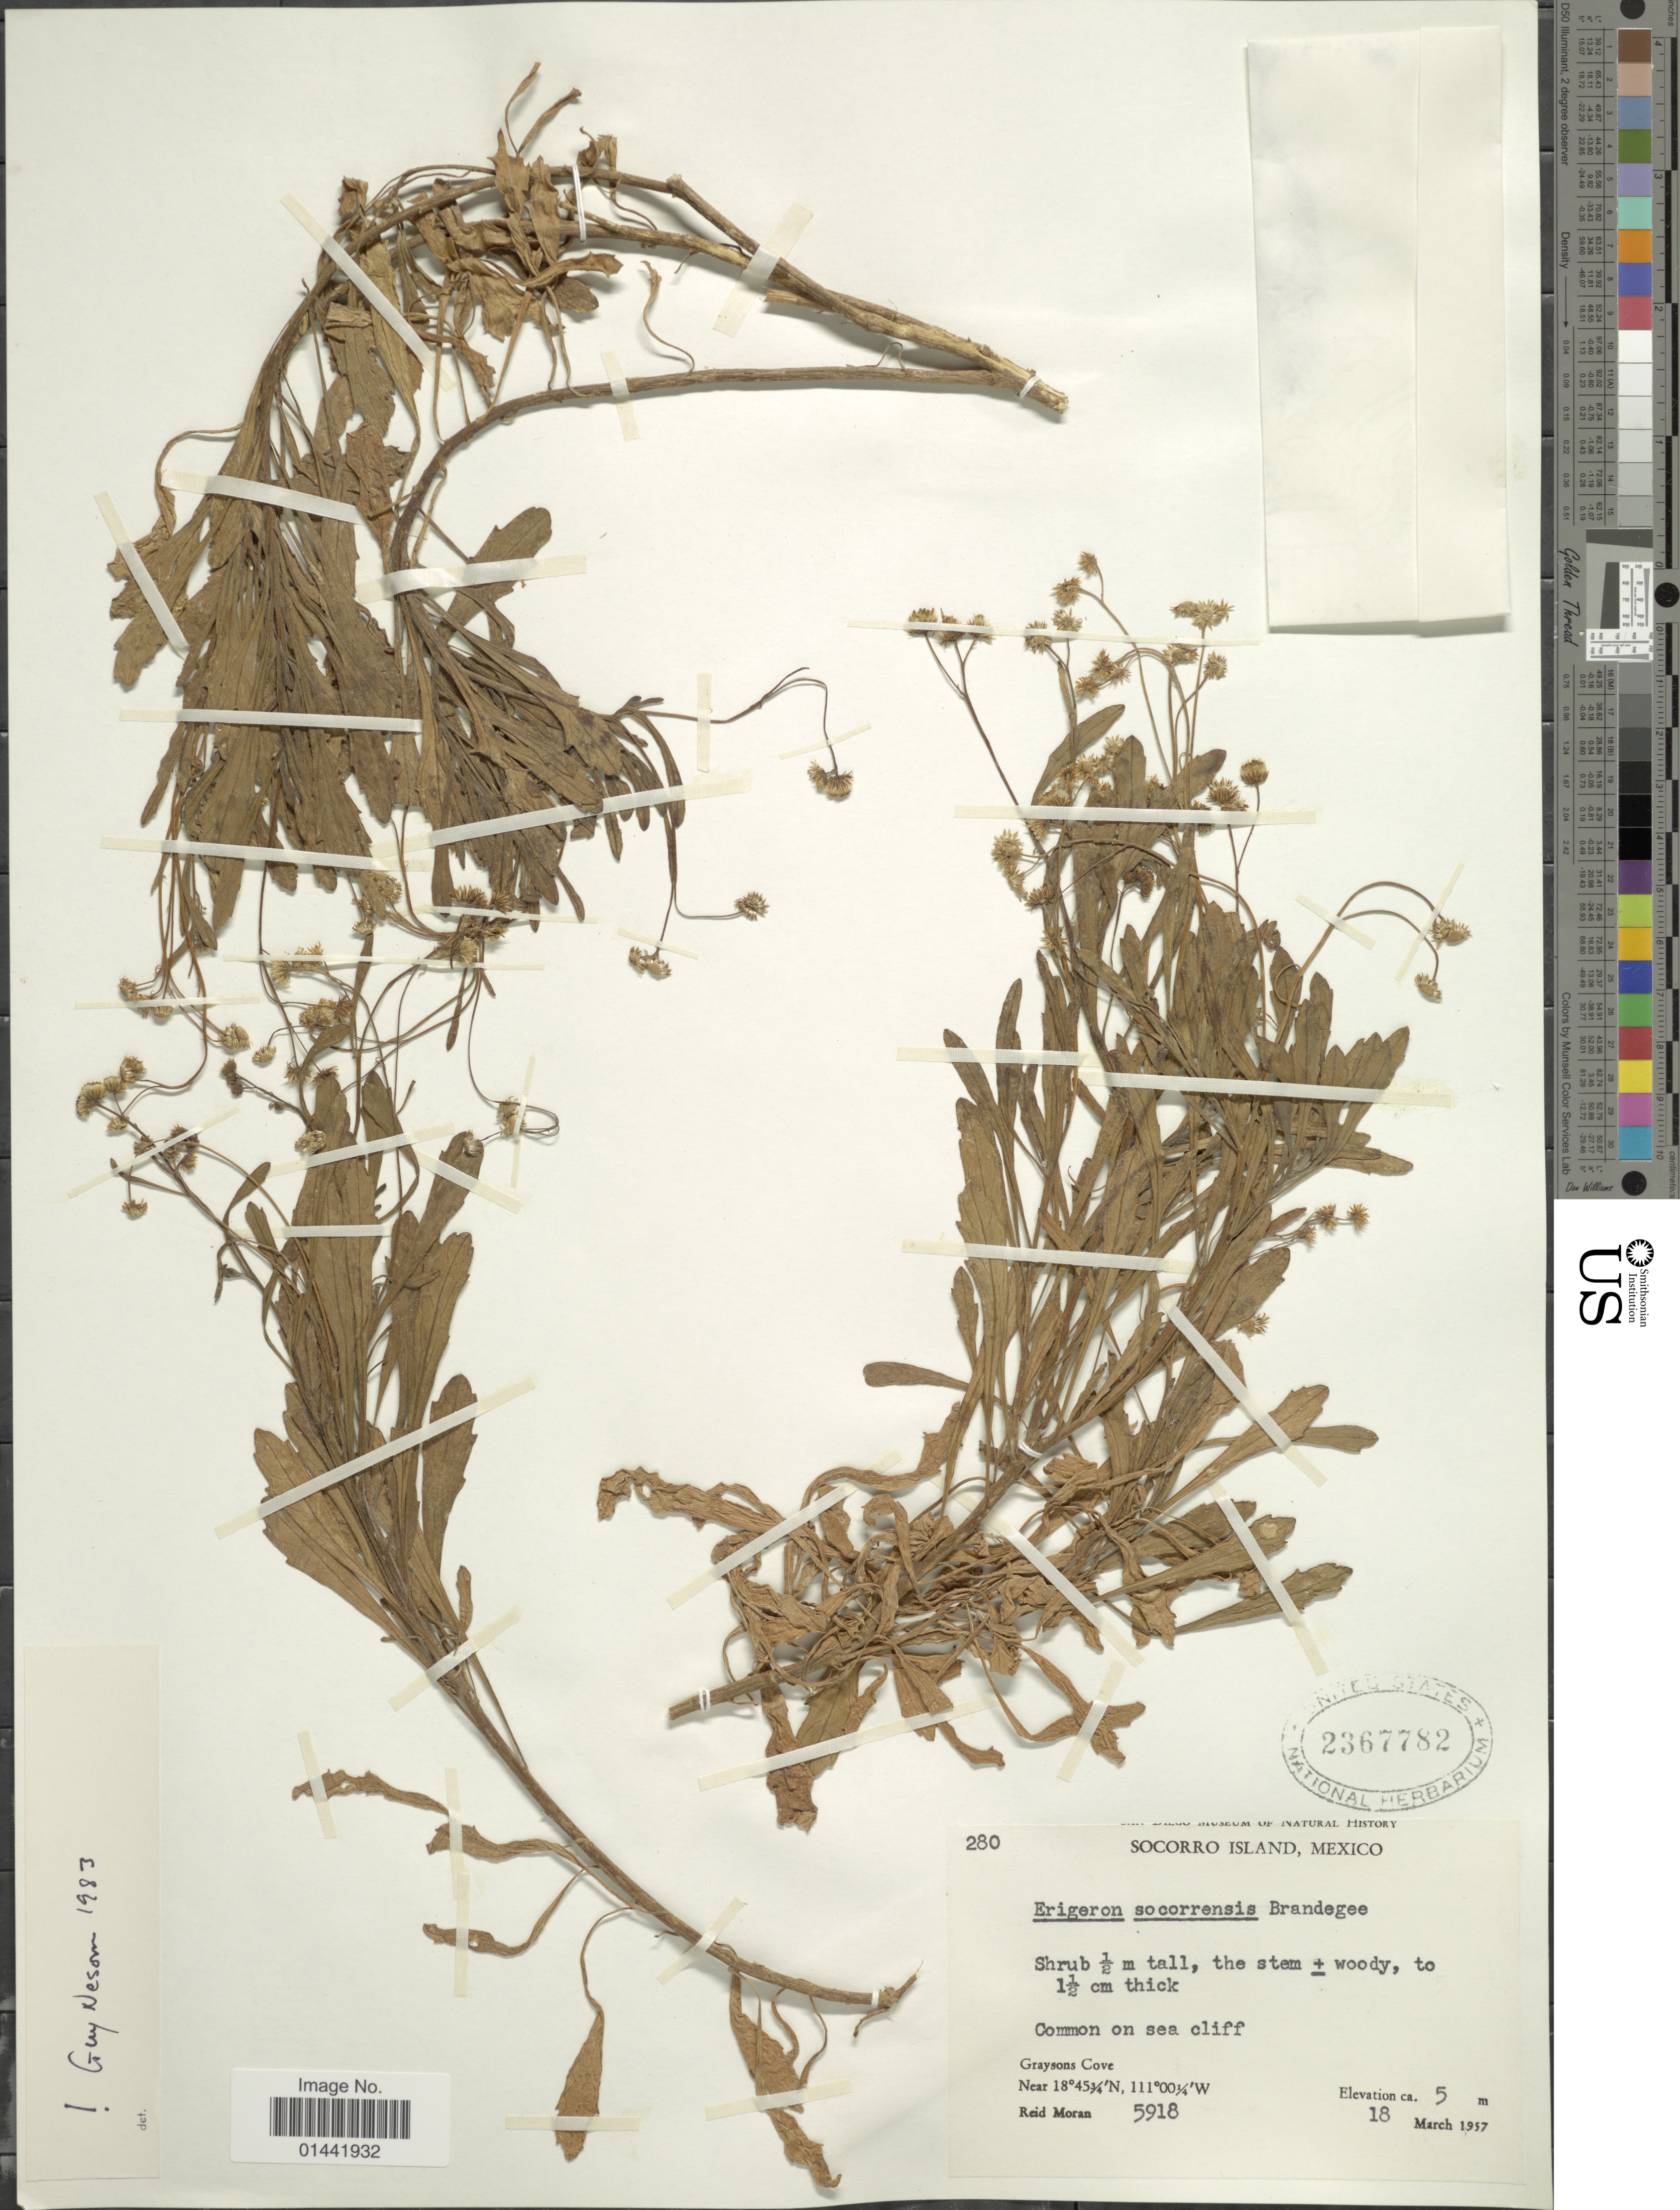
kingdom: Plantae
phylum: Tracheophyta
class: Magnoliopsida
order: Asterales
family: Asteraceae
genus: Erigeron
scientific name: Erigeron socorrensis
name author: Brandegee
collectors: R. V. Moran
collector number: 5918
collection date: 1957-03-18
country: Mexico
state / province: Colima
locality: Socorro Island, common on sea cliff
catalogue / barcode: US 2367782